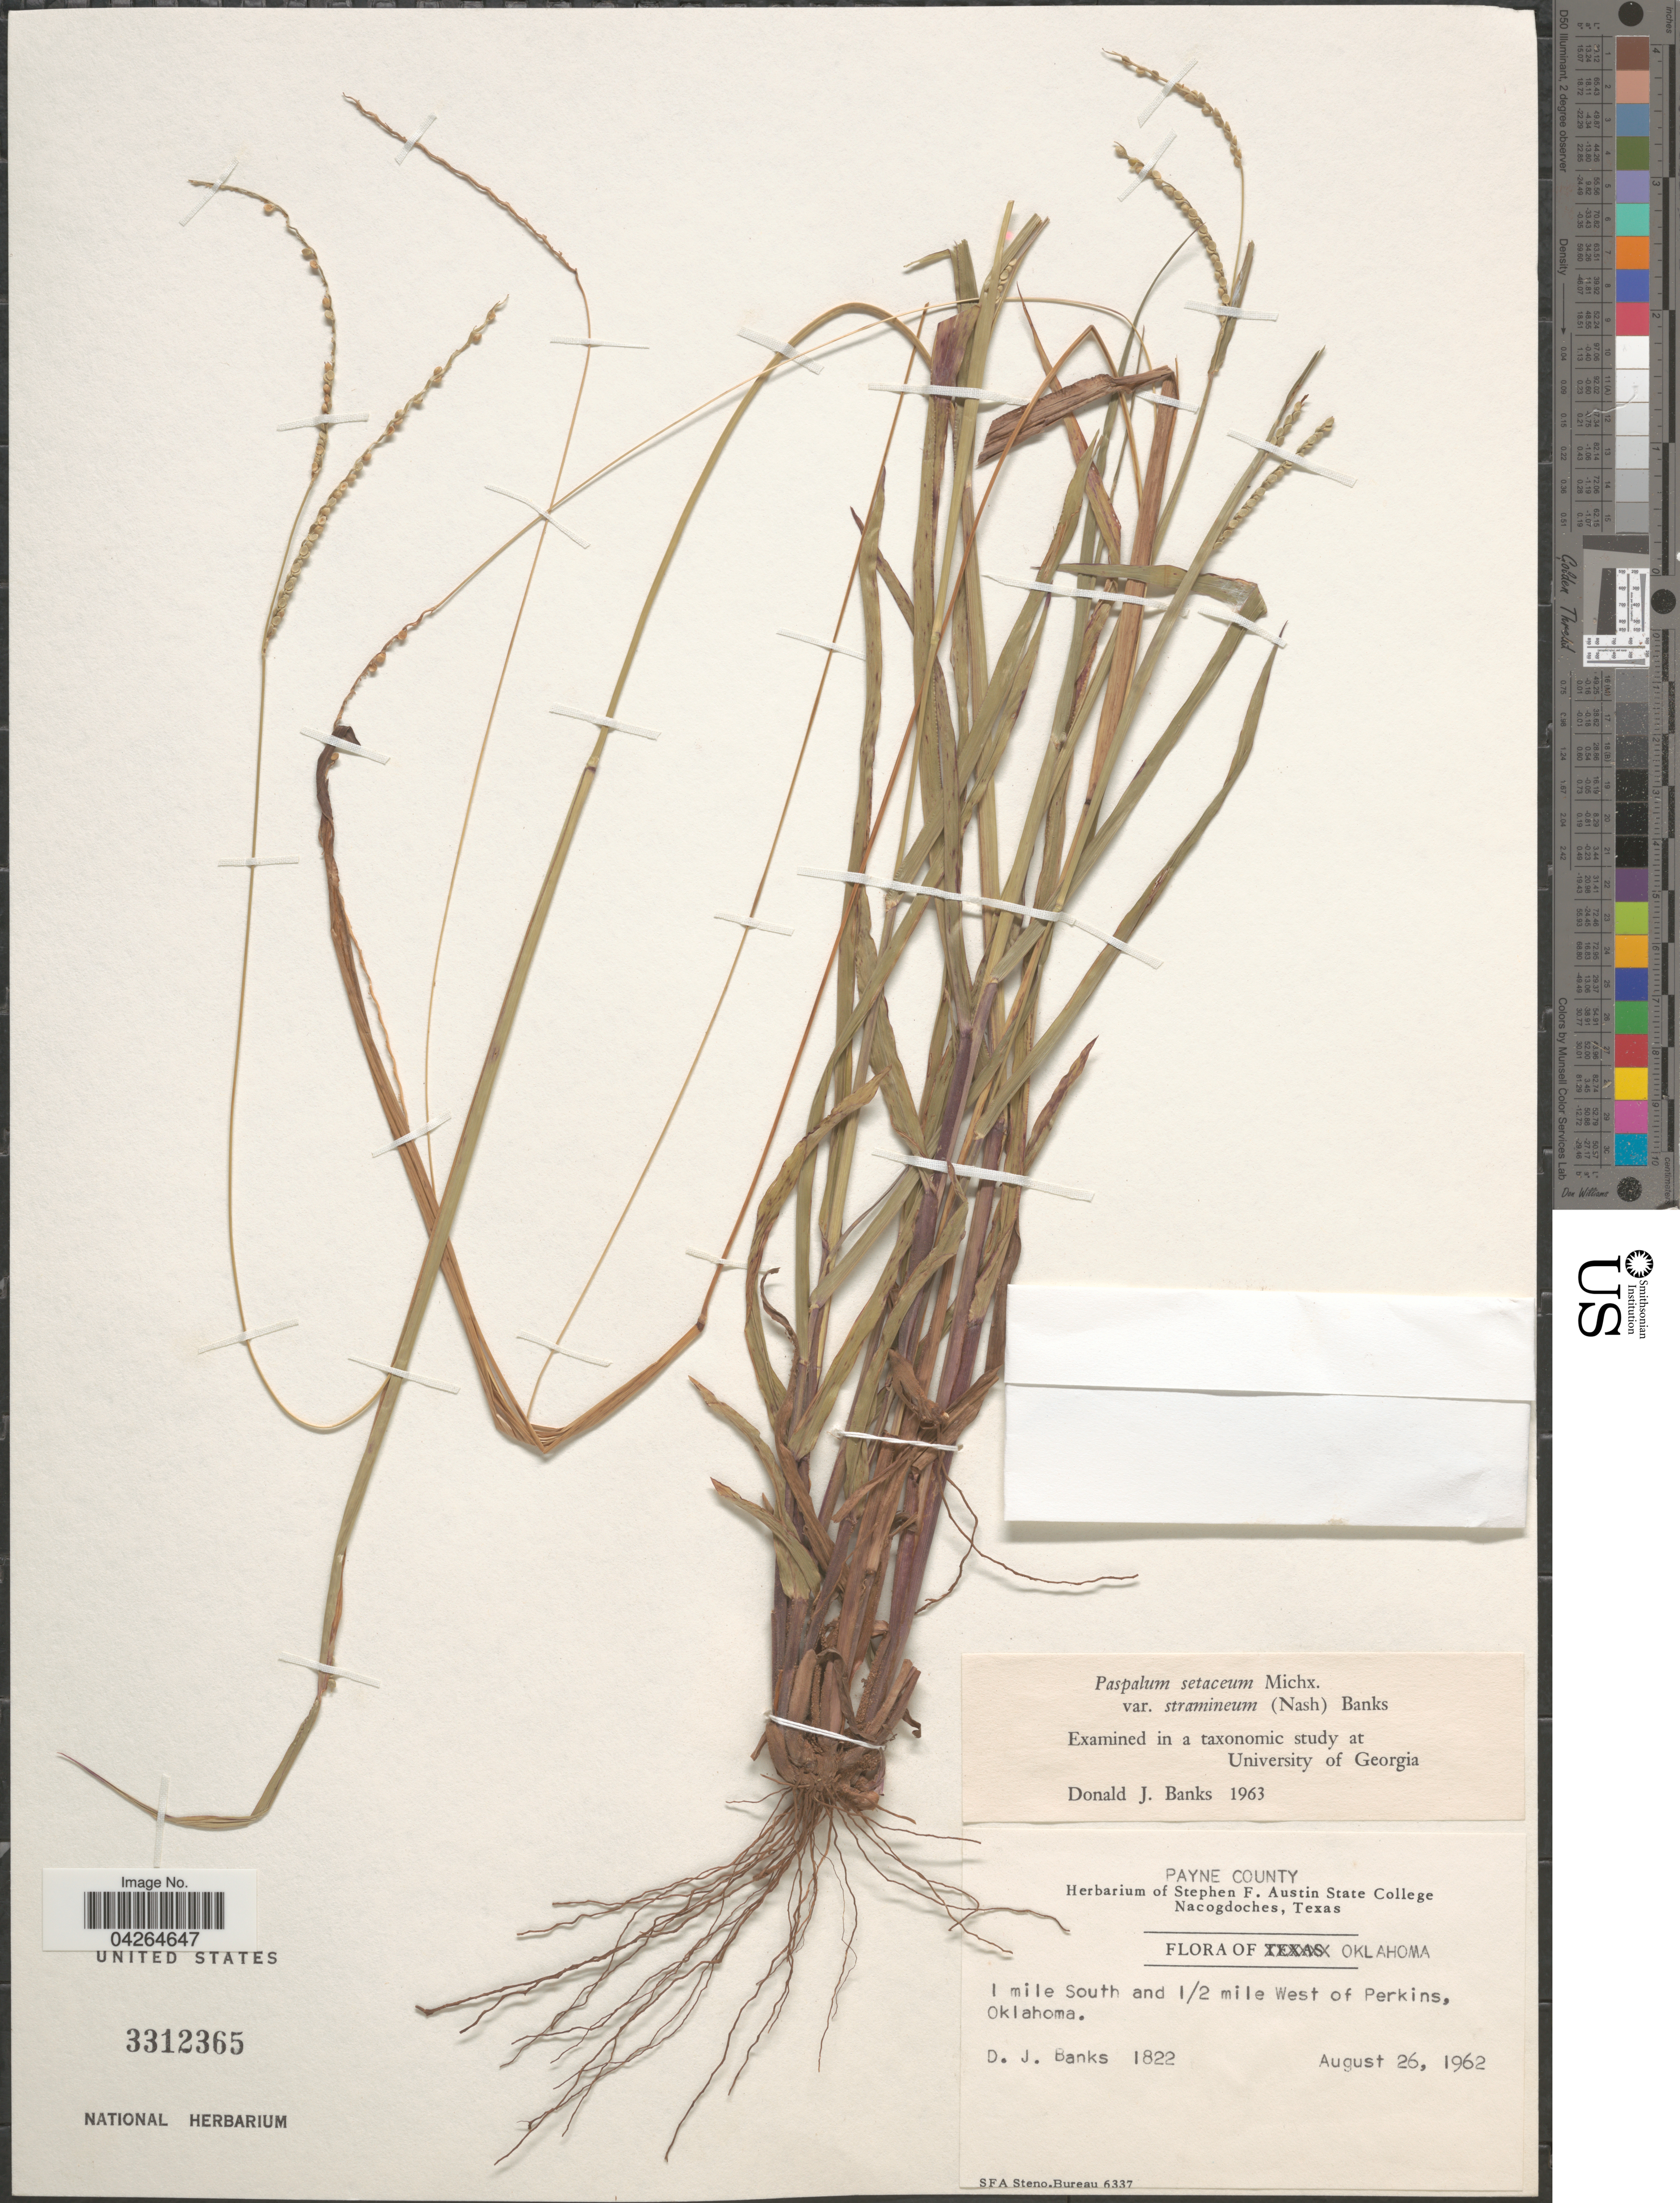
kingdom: Plantae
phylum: Tracheophyta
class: Liliopsida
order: Poales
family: Poaceae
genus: Paspalum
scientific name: Paspalum setaceum var. stramineum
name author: (Nash) D.J. Banks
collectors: D. J. Banks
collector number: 1822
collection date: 1962-08-26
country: United States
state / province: Oklahoma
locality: Payne County. 1 mile South and 1/2 mile West of Perkins.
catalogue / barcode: US 3312365